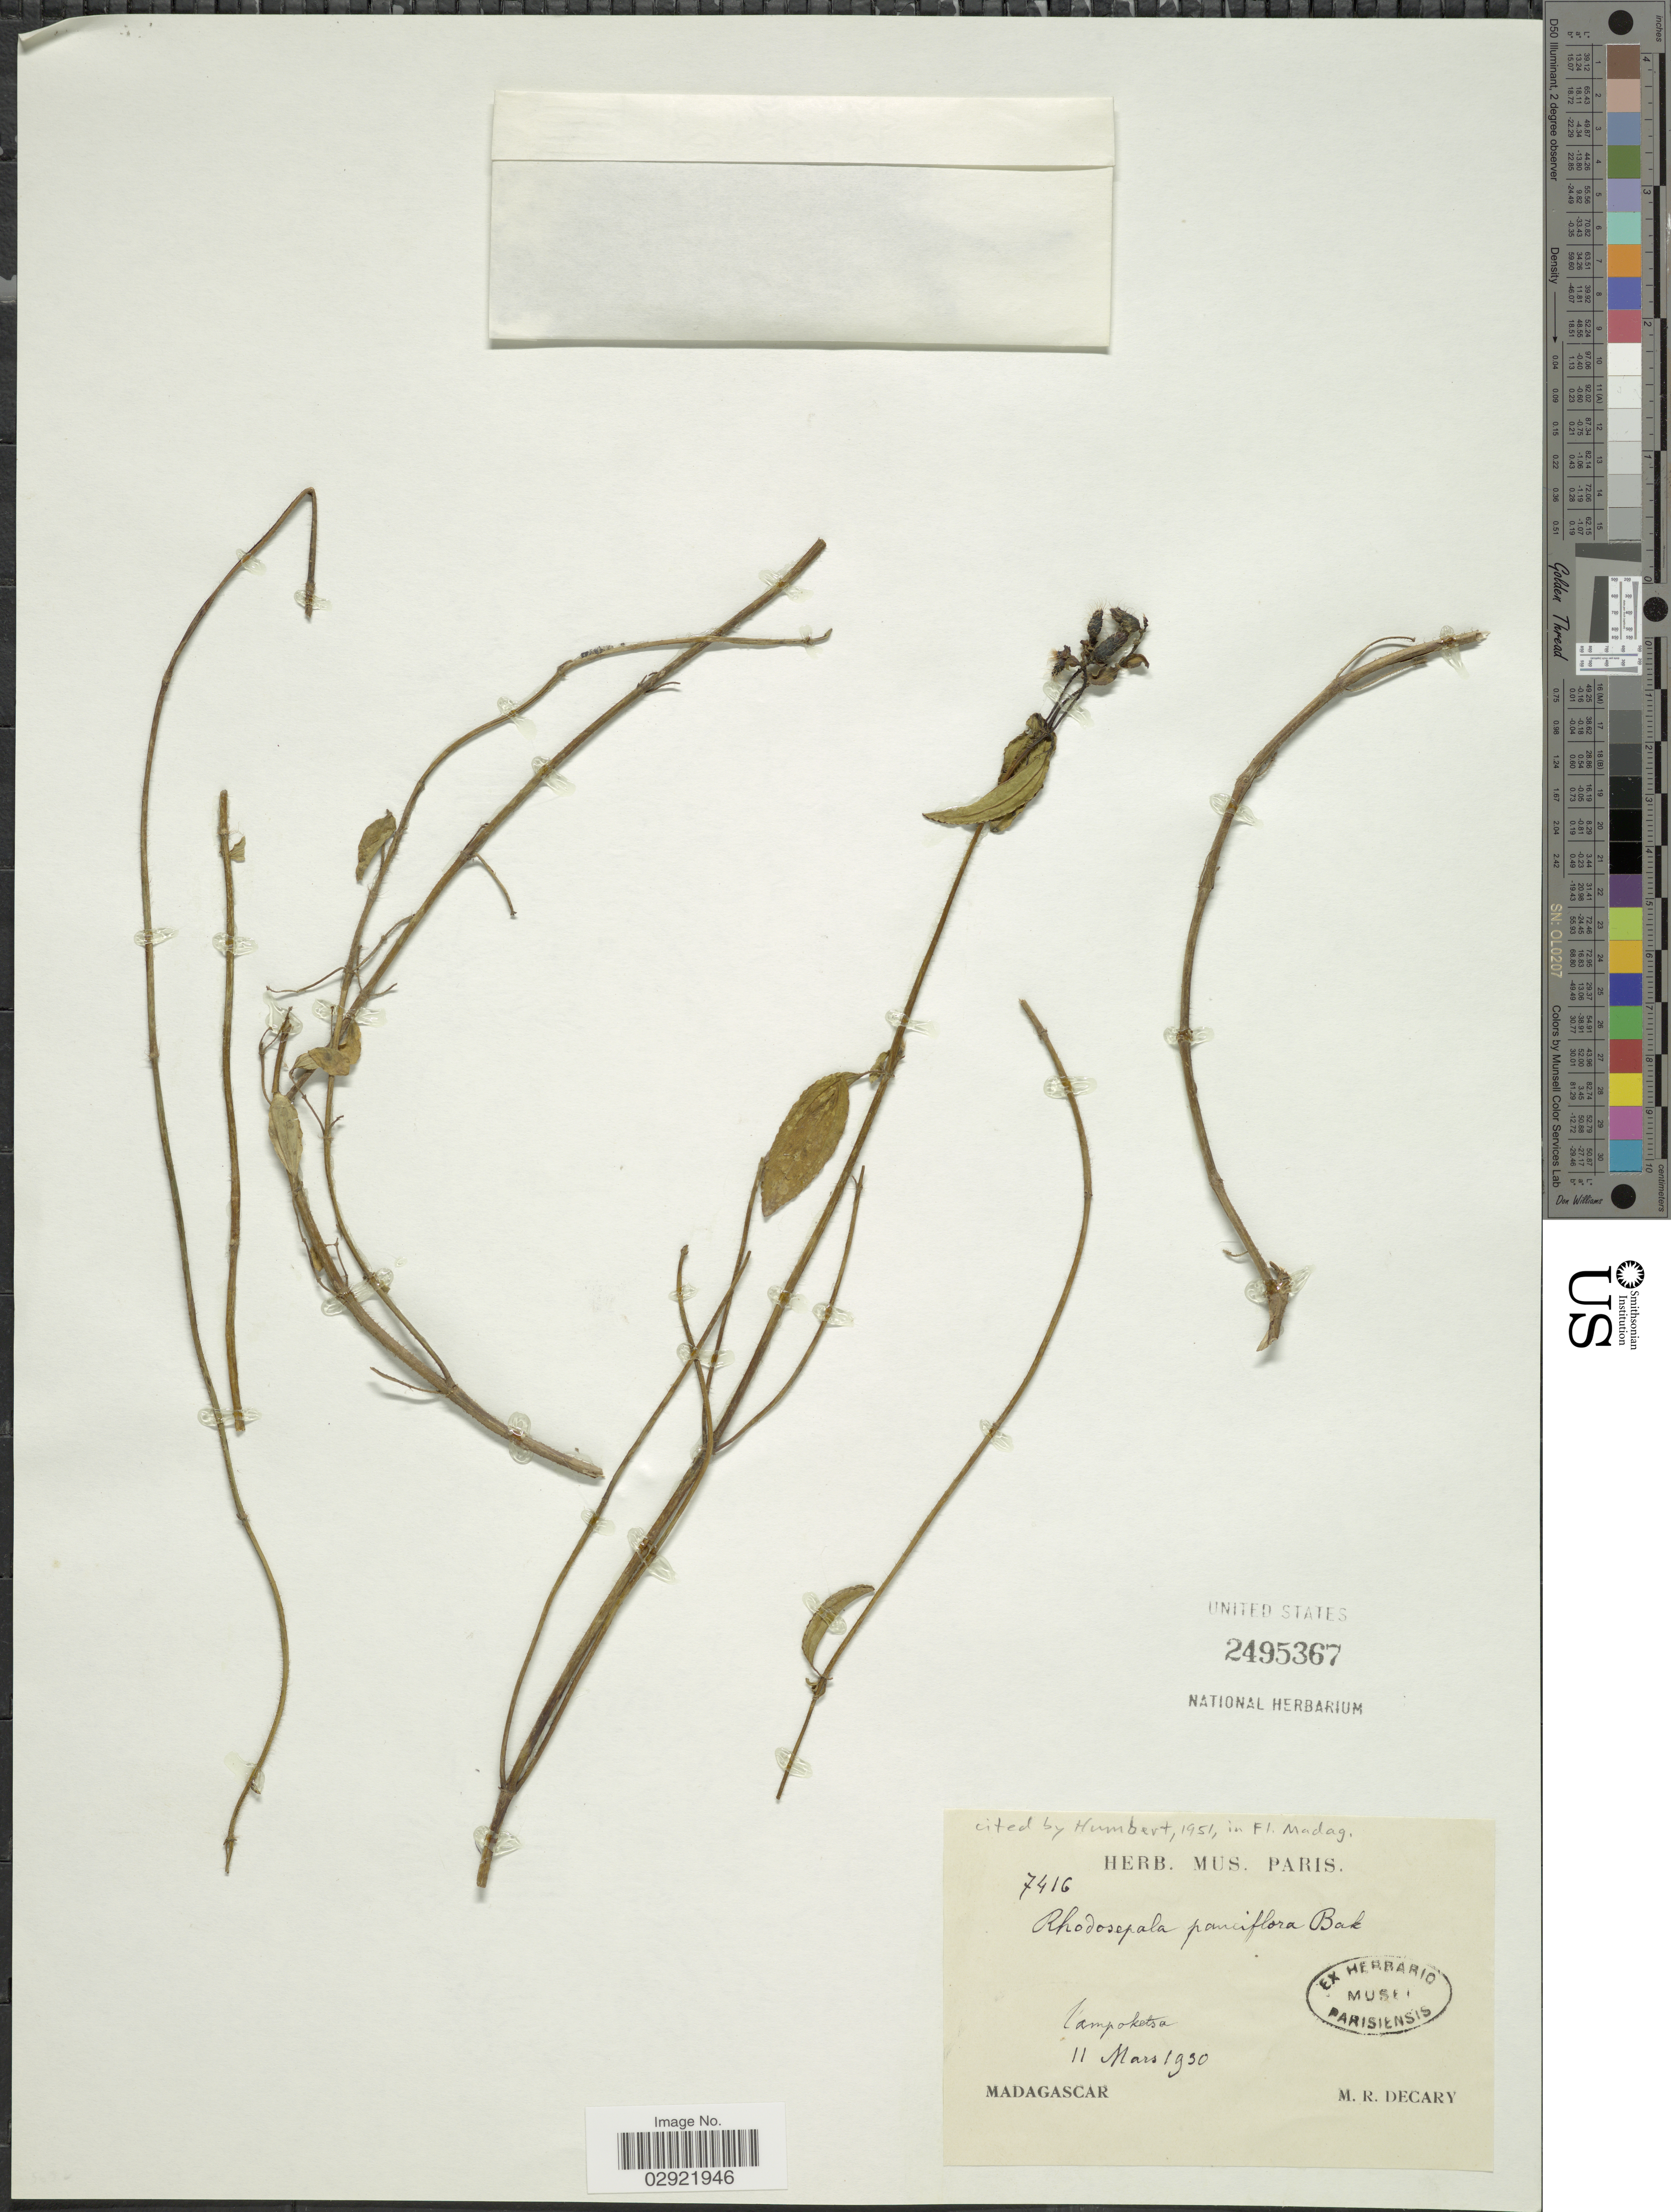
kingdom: Plantae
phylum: Tracheophyta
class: Magnoliopsida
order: Myrtales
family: Melastomataceae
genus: Nerophila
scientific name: Nerophila pauciflora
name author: (Baker) Ver.-Lib. & R.D. Stone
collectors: R. Decary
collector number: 7416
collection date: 1930-03-11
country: Madagascar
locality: Tampoketsa.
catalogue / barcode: US 2495367